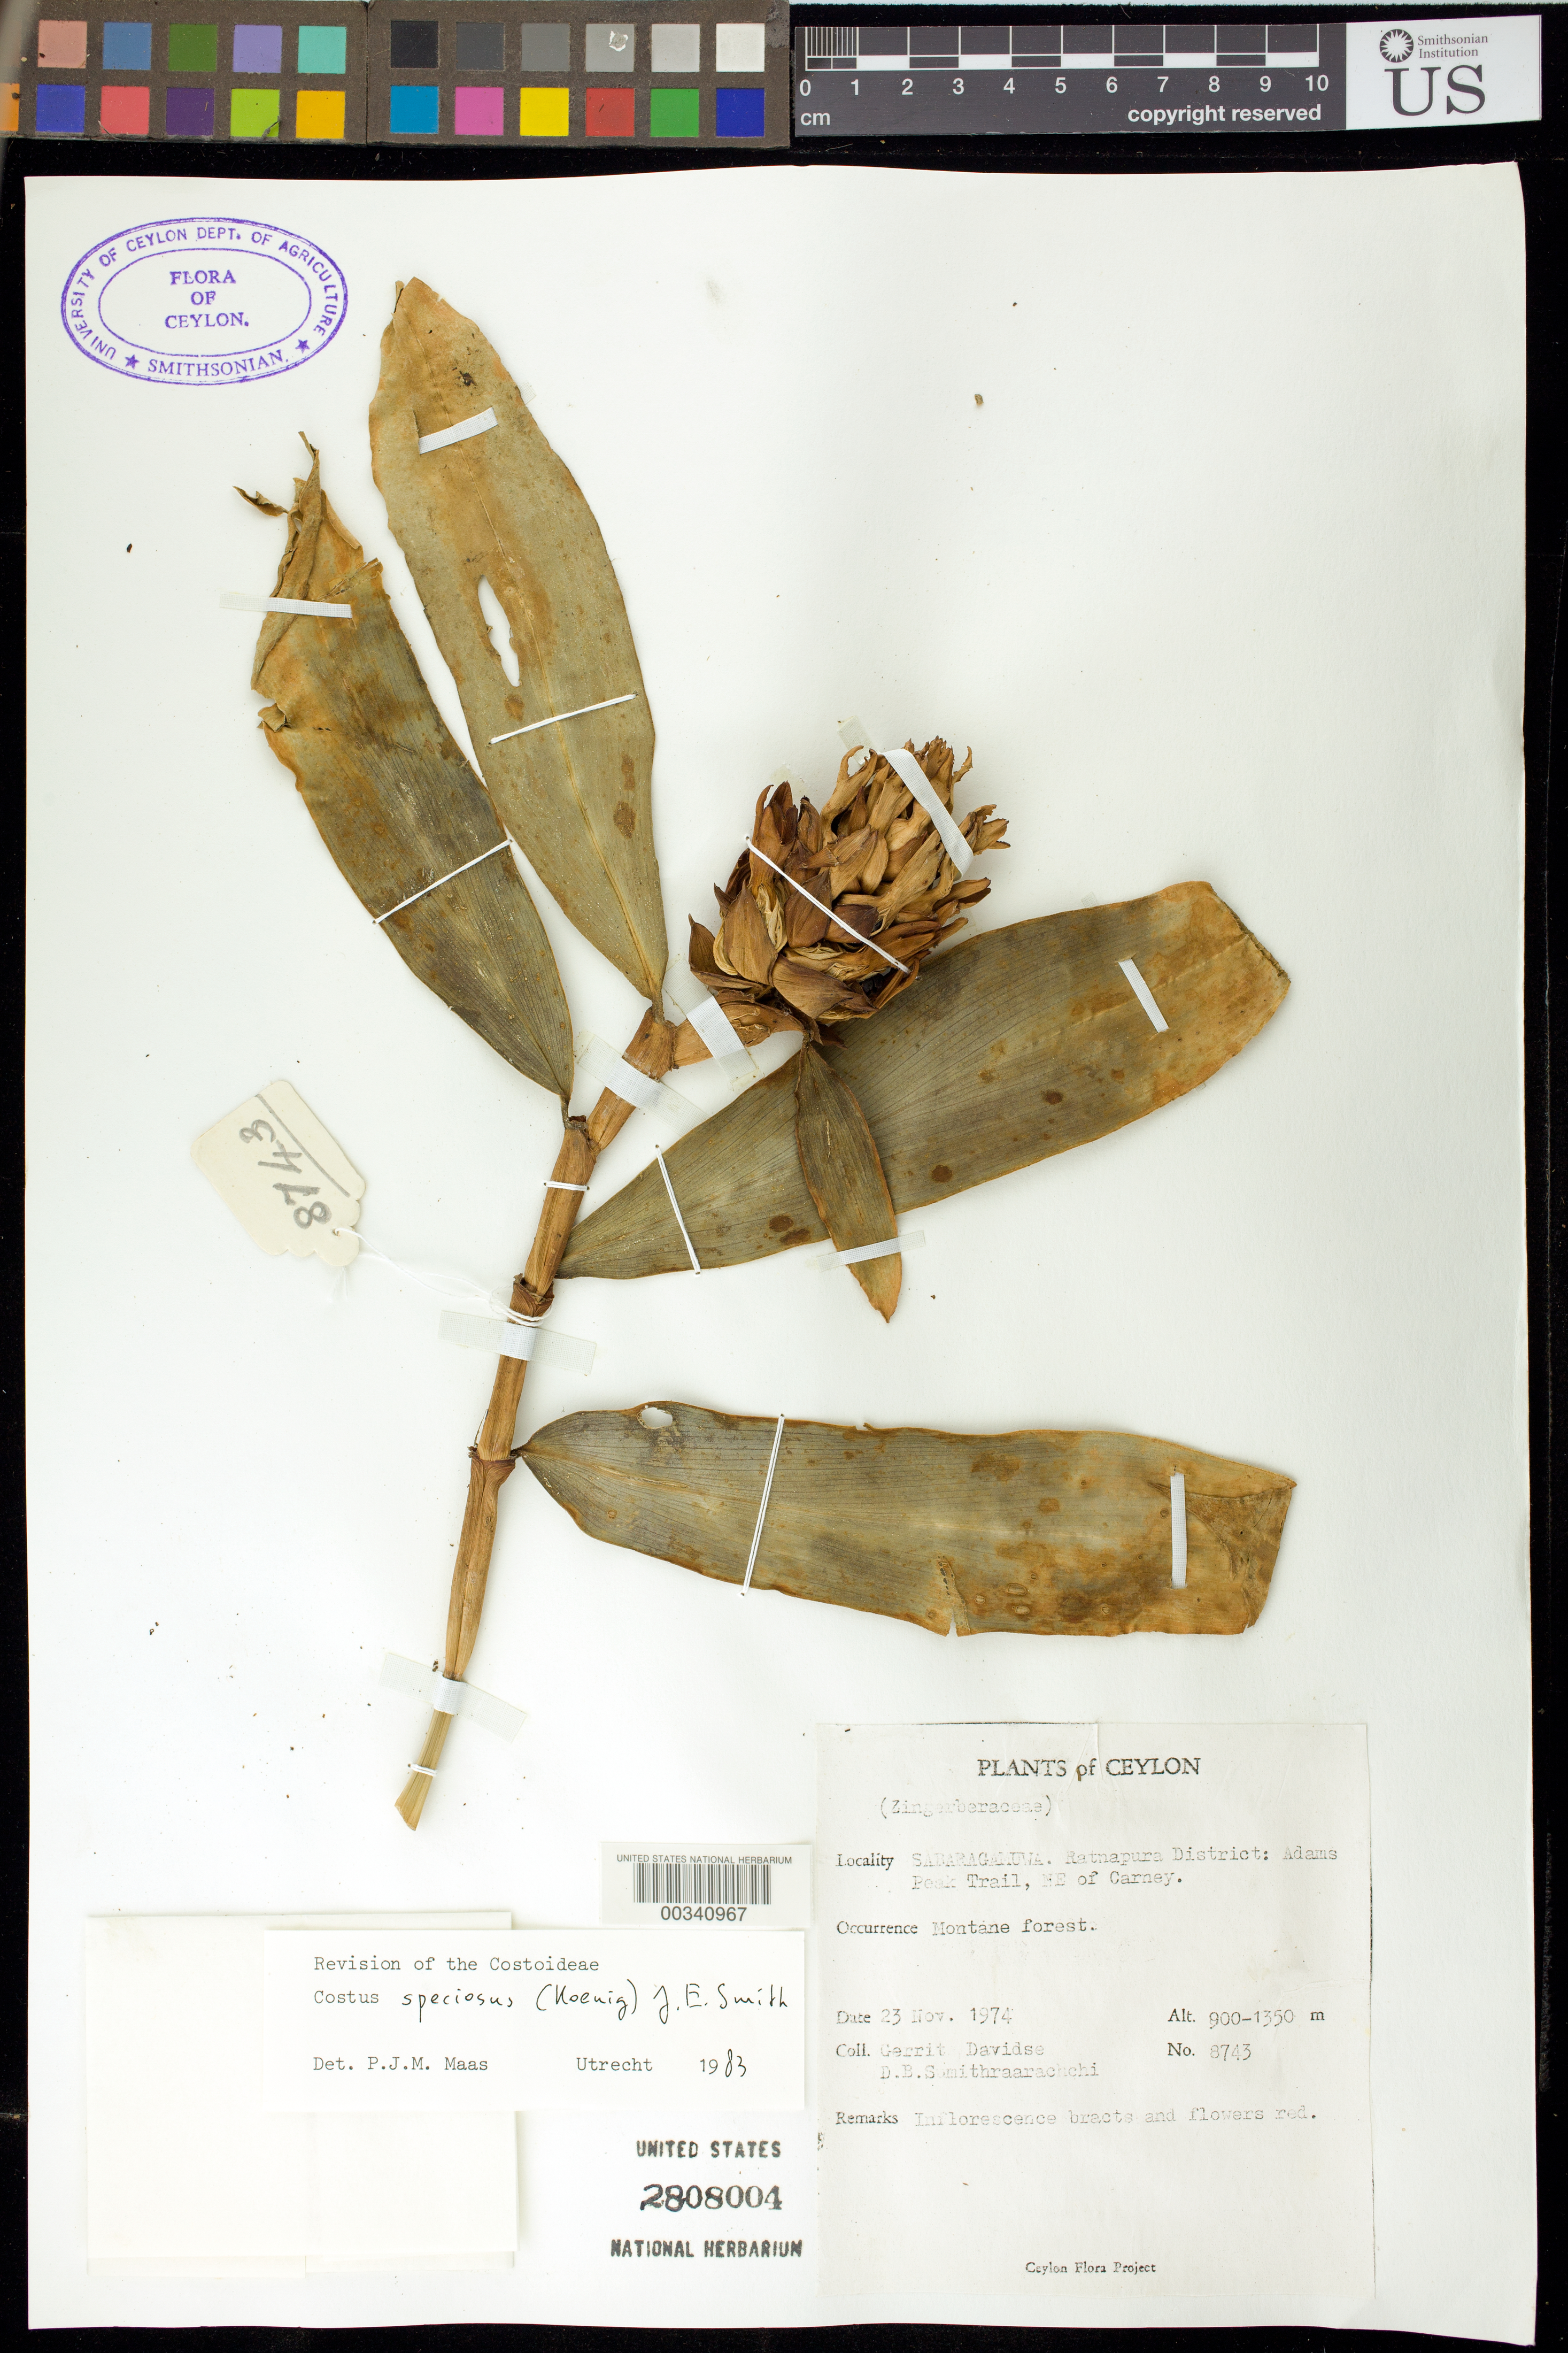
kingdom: Plantae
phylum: Tracheophyta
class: Liliopsida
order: Zingiberales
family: Costaceae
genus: Hellenia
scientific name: Hellenia speciosa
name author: (J. Koenig) S.R. Dutta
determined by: (US) Smithsonian Institution - National Museum of Natural History - Department of Botany (UNITED STATES)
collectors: G. Davidse & D. B. Sumithraarachchi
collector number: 8743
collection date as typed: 23 Nov 1974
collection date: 1974-11-23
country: Sri Lanka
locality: Plants of ceylon, sabaragamuwa, ratnapura dist: adams peak trail, ne of carney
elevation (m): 900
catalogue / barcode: US 2808004